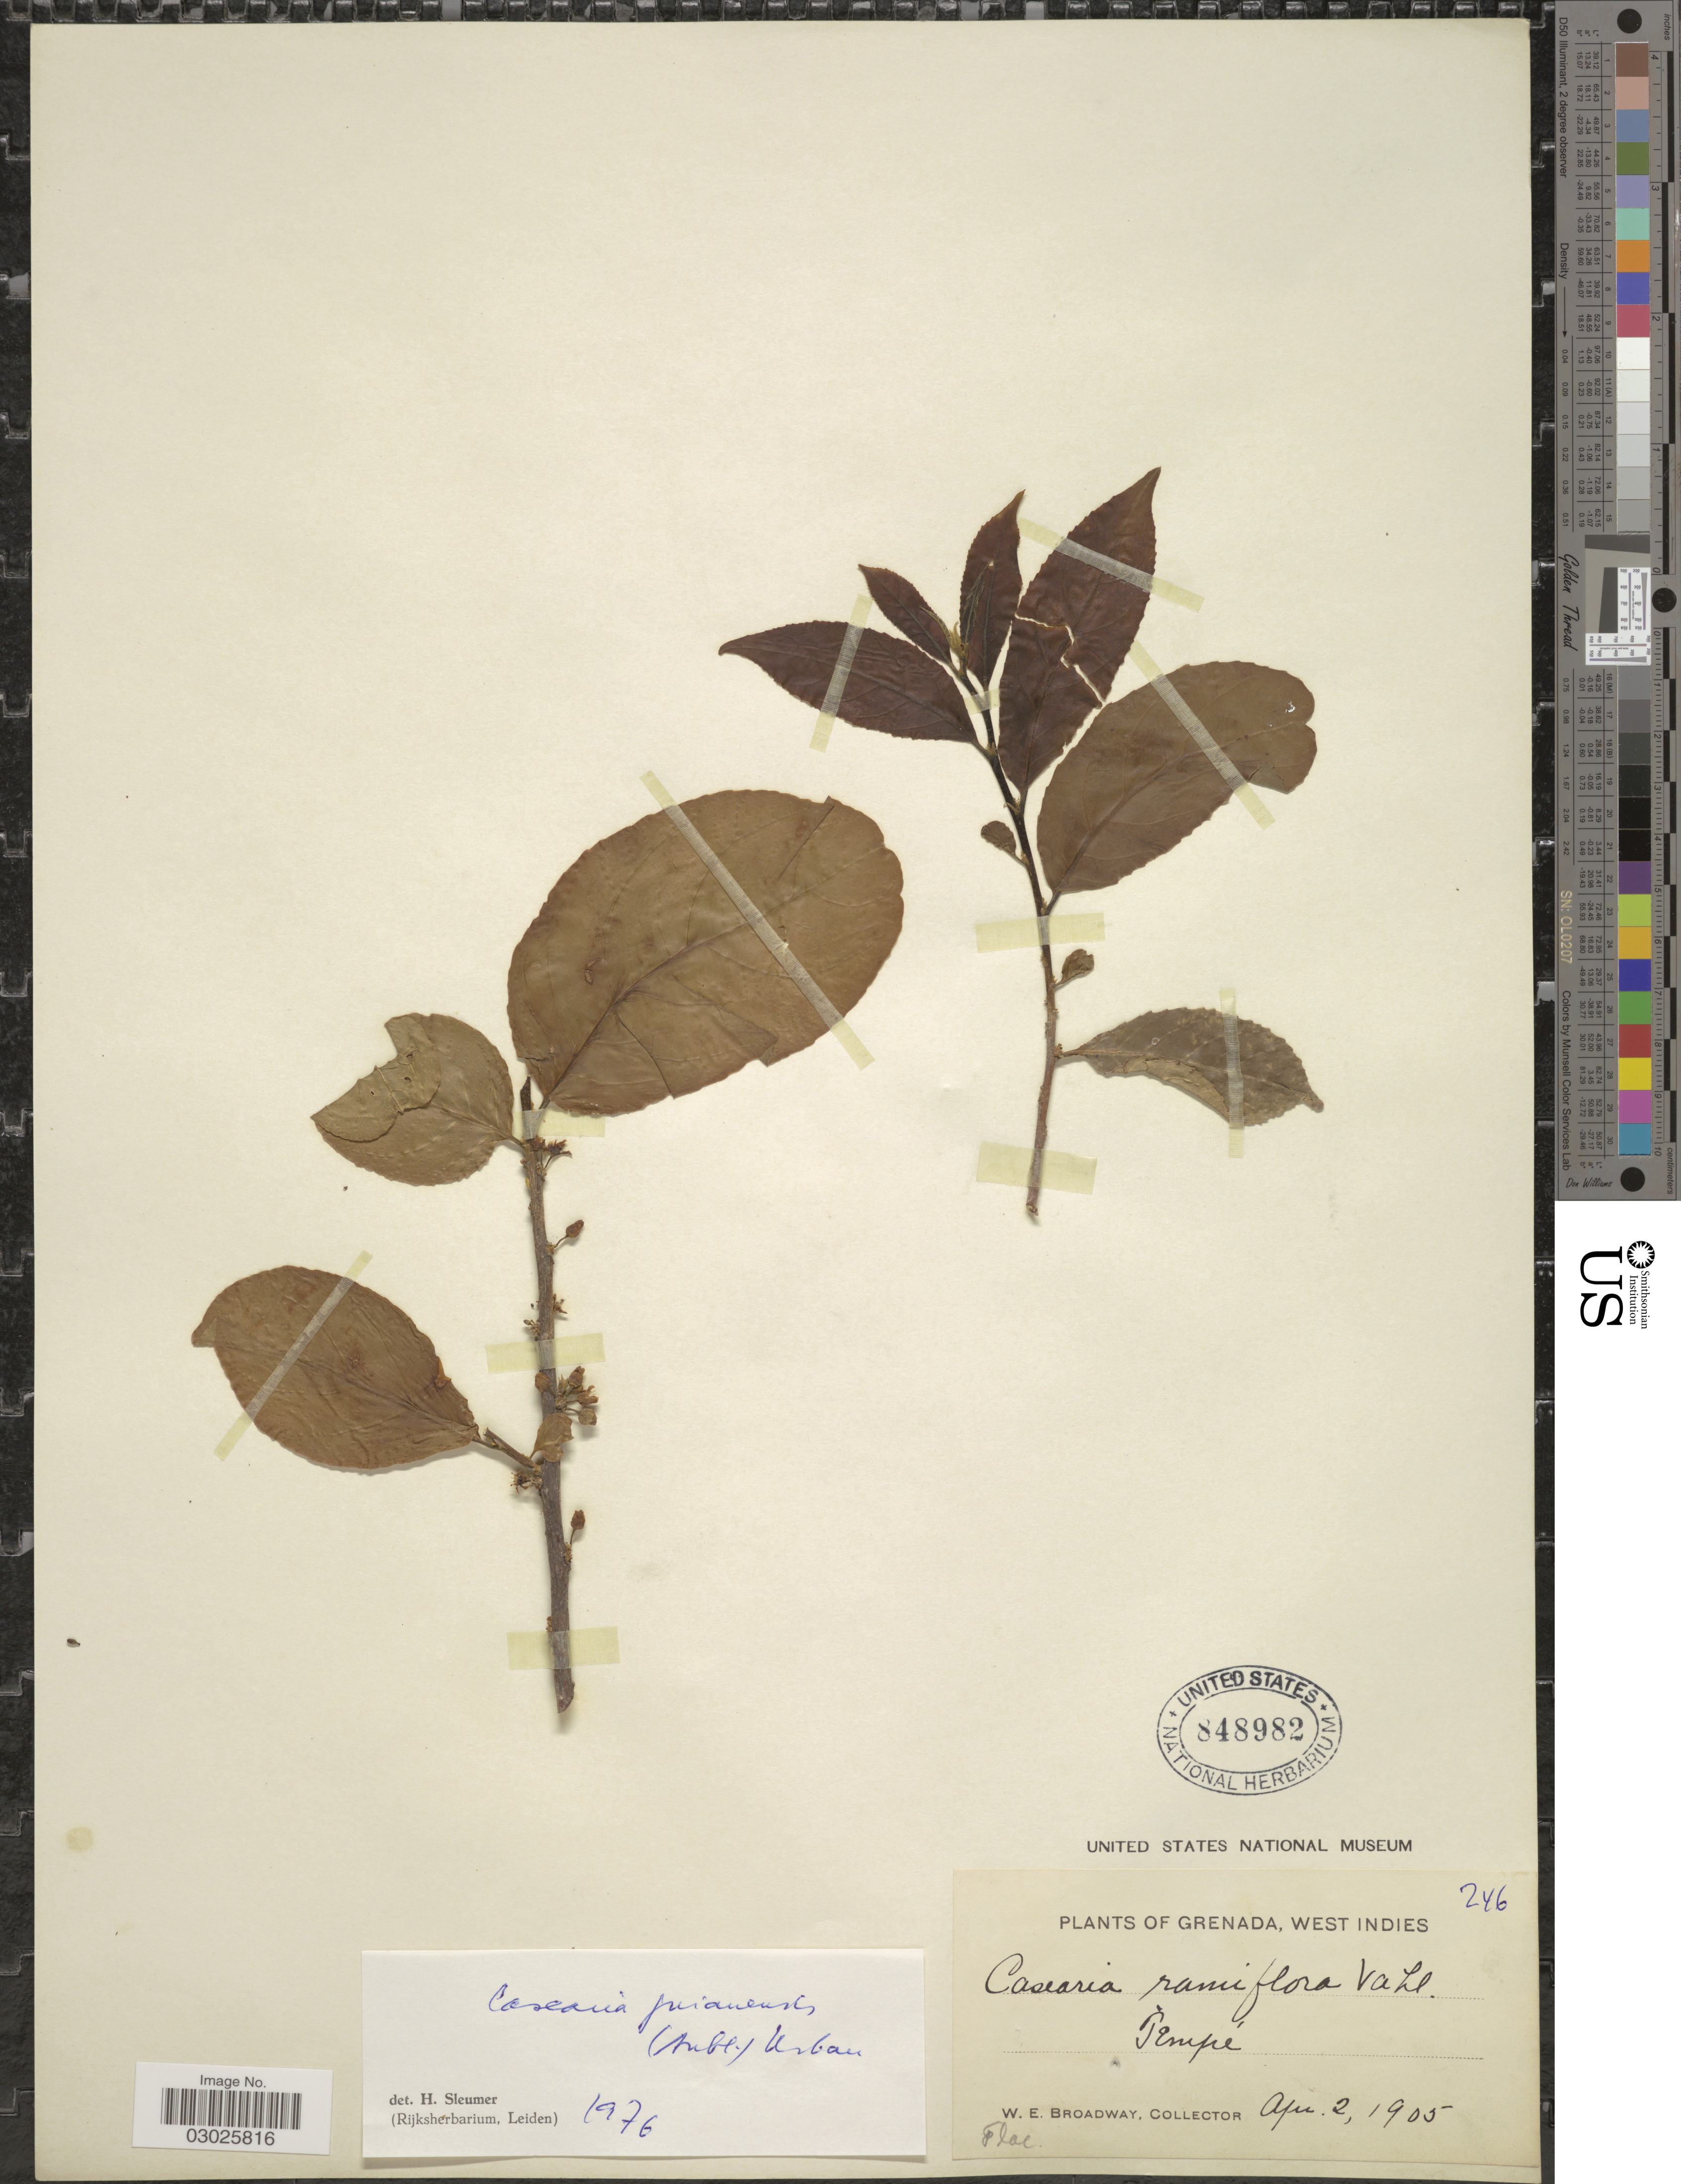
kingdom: Plantae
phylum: Tracheophyta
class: Magnoliopsida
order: Malpighiales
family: Salicaceae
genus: Casearia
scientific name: Casearia guianensis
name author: (Aubl.) Urb.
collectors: W. E. Broadway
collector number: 246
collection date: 1905-04-02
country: Grenada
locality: West Indies. Tempé.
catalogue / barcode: US 848982